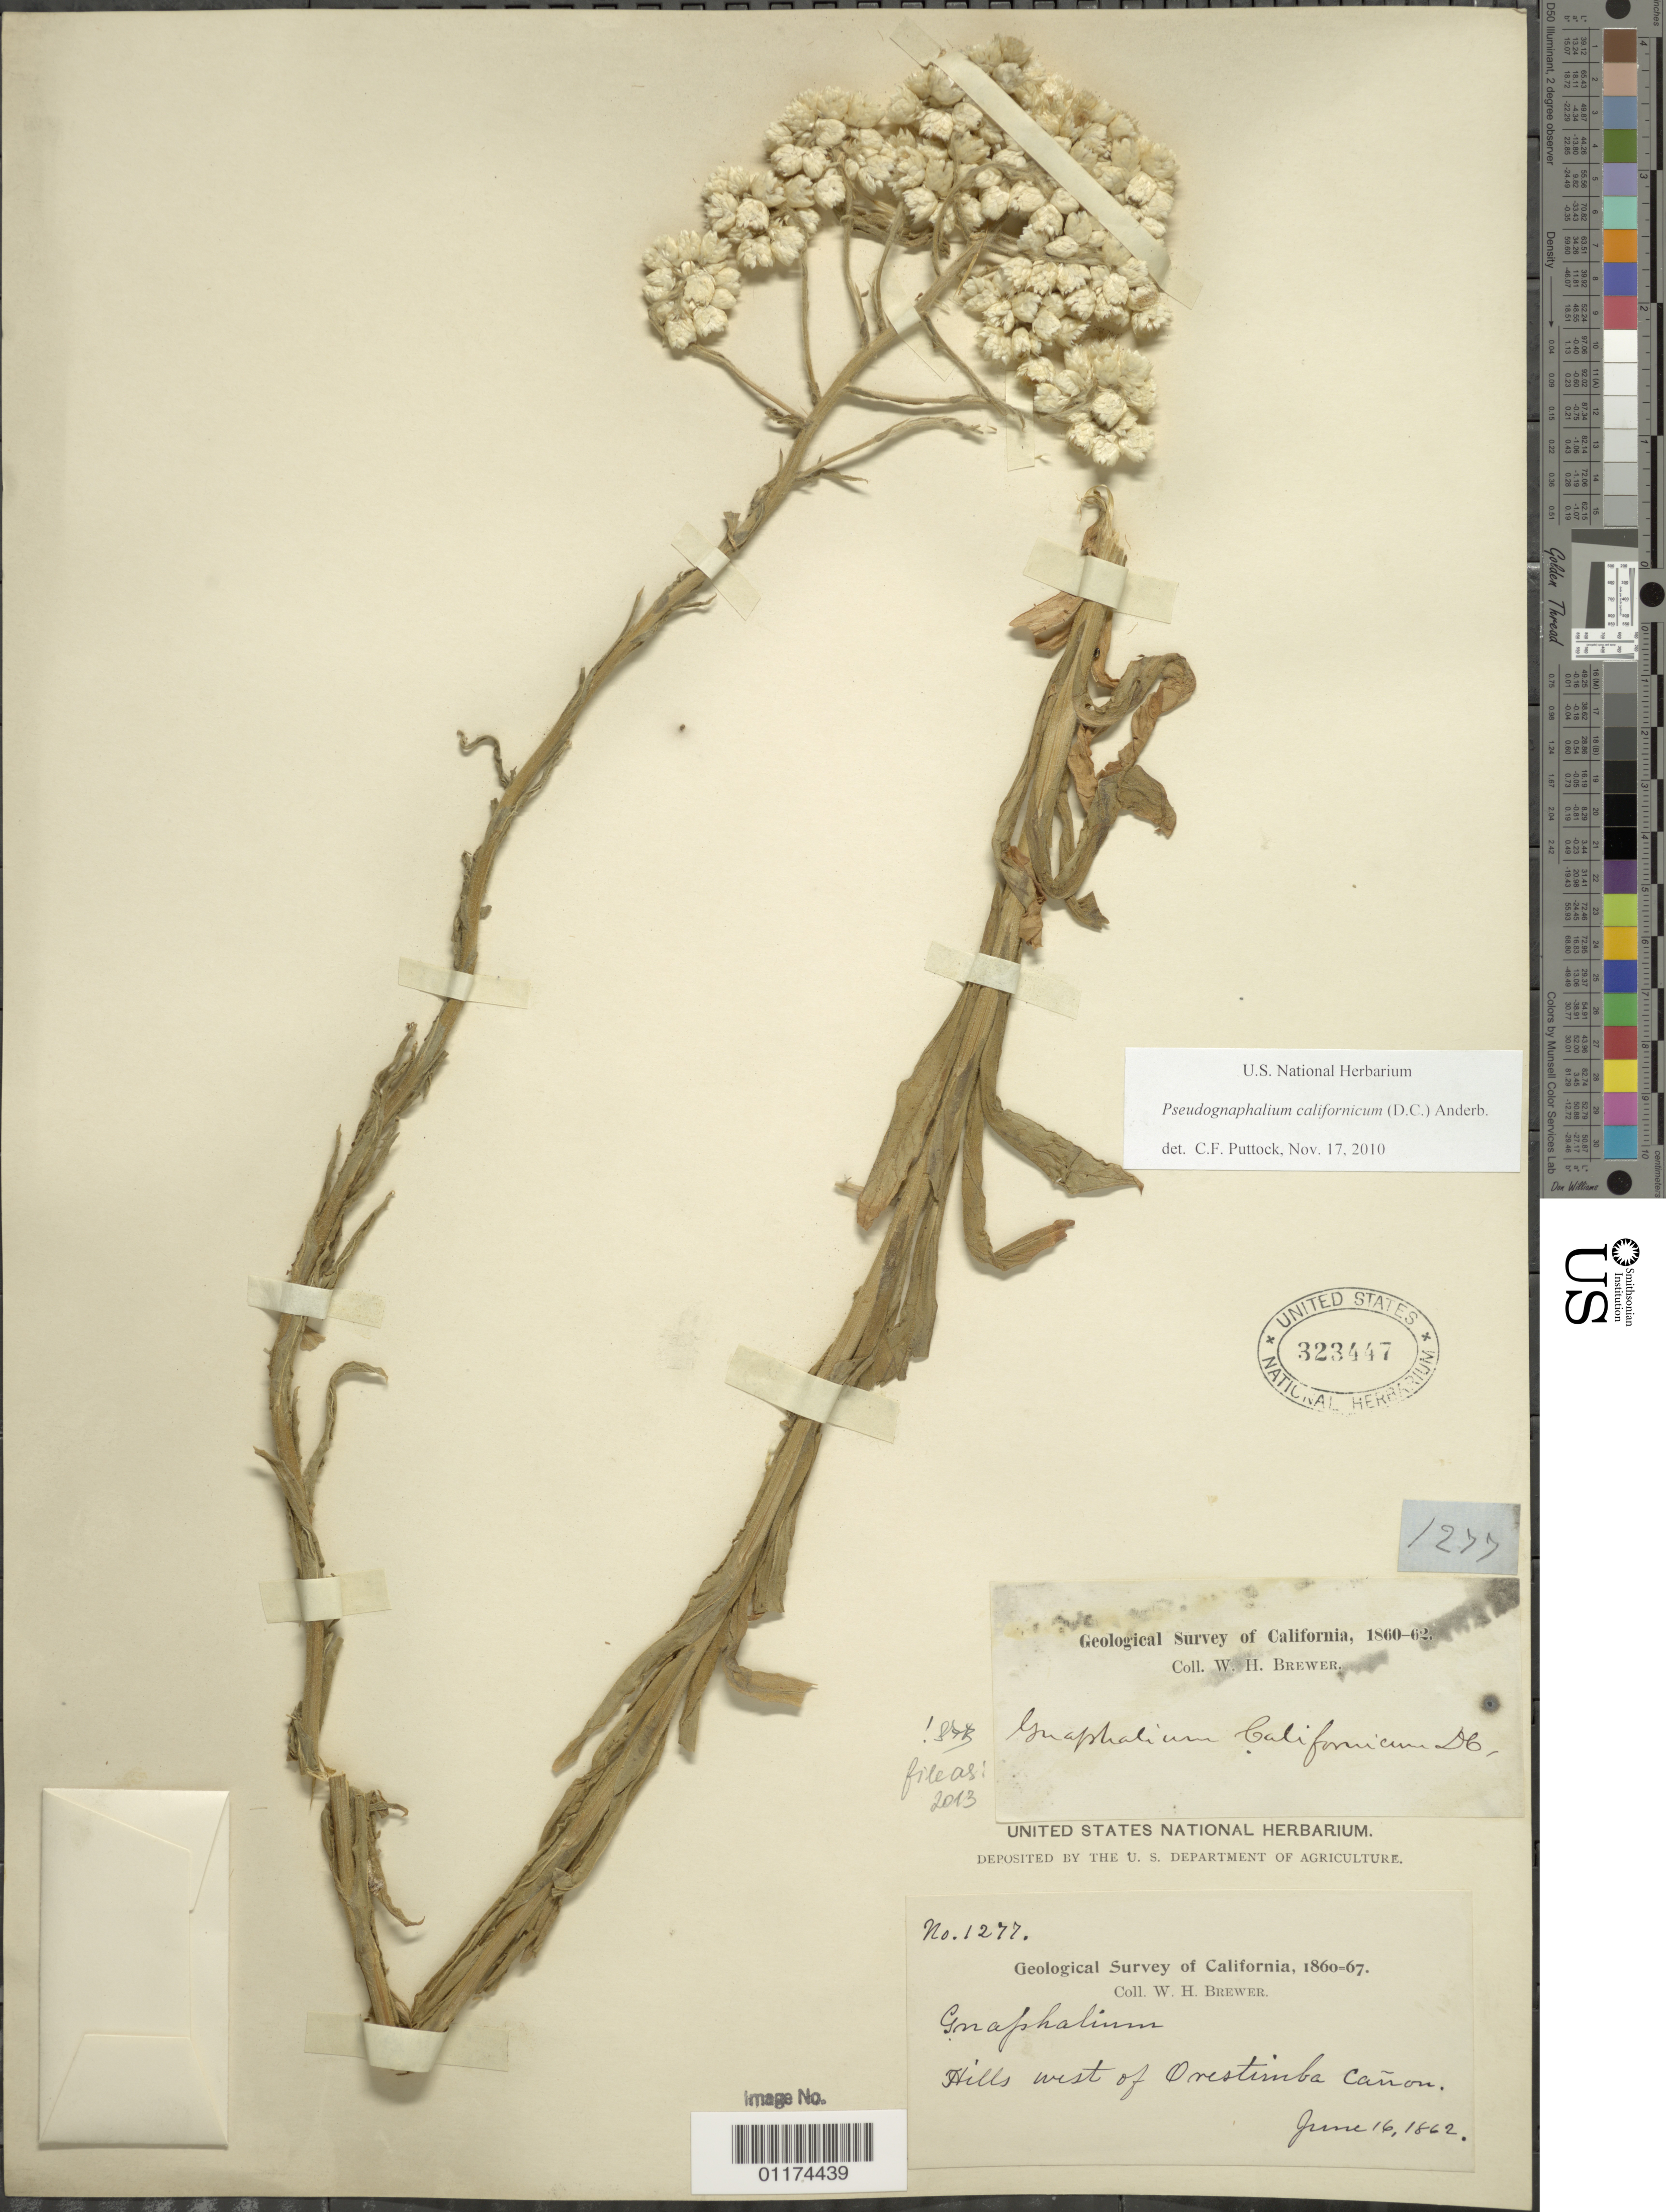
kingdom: Plantae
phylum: Tracheophyta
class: Magnoliopsida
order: Asterales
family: Asteraceae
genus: Pseudognaphalium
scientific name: Pseudognaphalium californicum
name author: (DC.) Anderb.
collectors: W. H. Brewer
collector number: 1277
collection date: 1862-06-16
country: United States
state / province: California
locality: Hills west of Orestimba Canyon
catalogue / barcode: US 323447